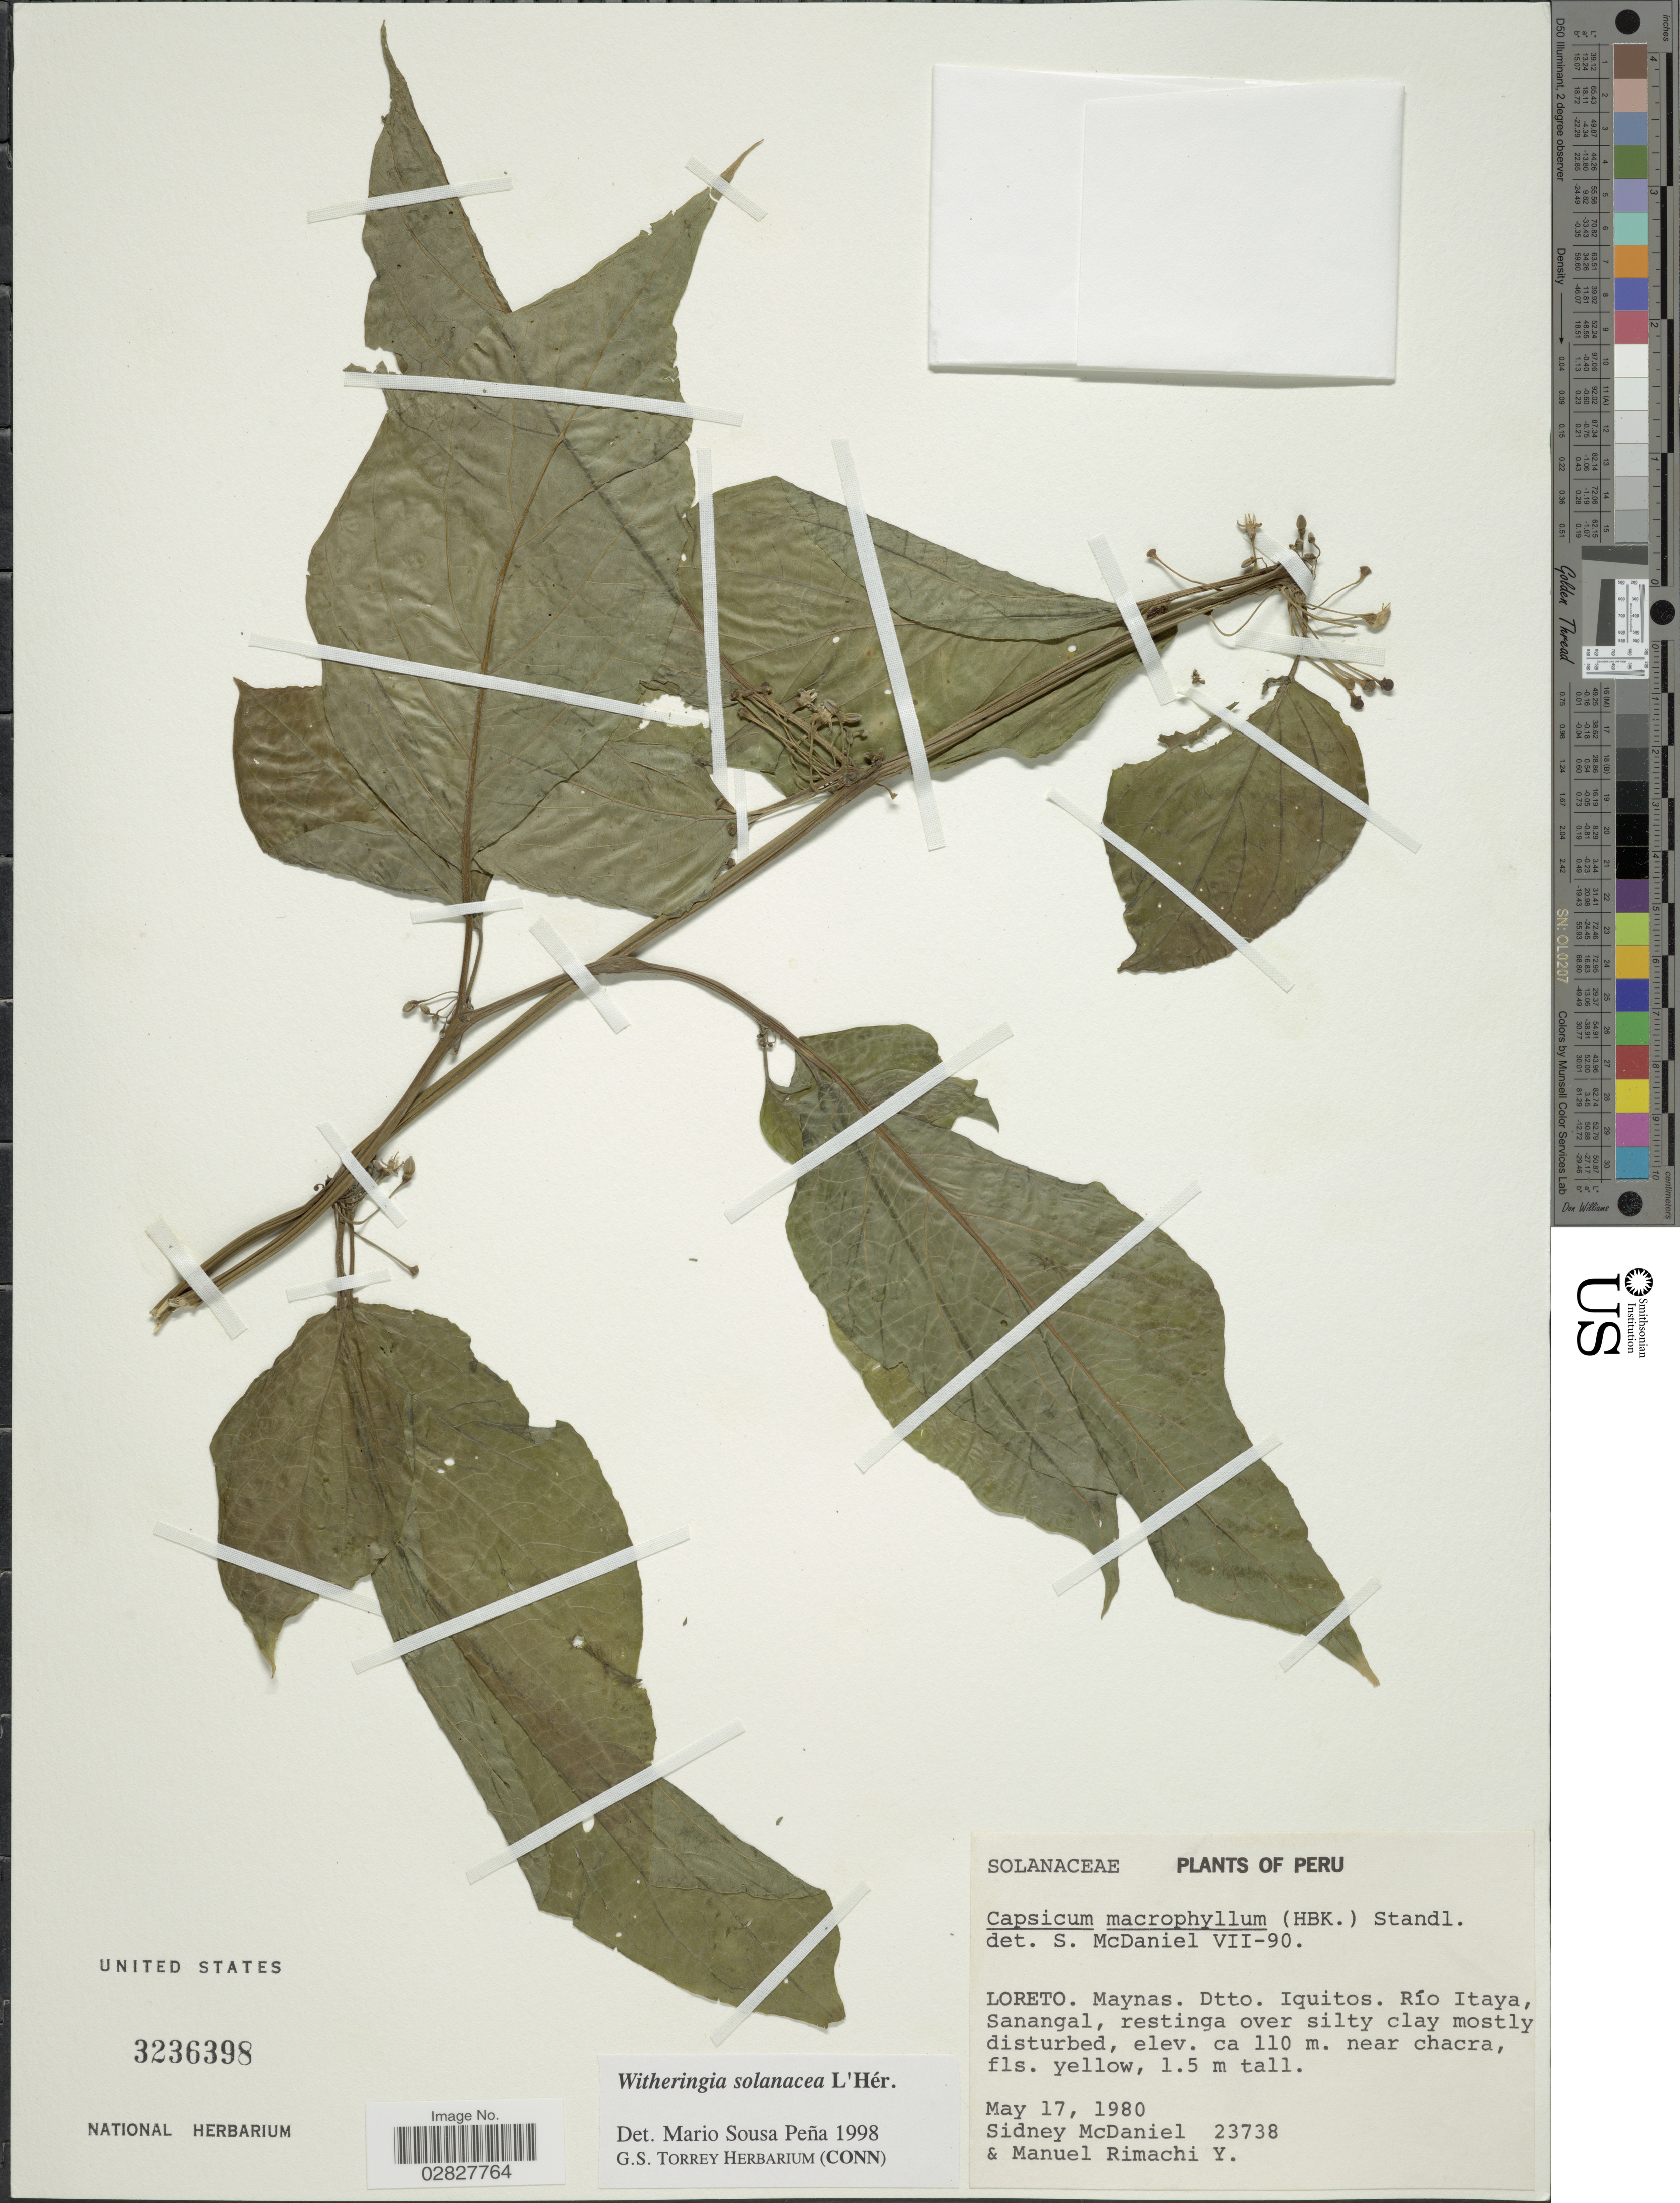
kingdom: Plantae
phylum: Tracheophyta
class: Magnoliopsida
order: Solanales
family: Solanaceae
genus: Witheringia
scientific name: Witheringia solanacea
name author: L'Hér.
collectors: S. McDaniel & M. Rimachi Y.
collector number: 23738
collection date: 1980-05-17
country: Peru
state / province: Loreto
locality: Maynas. Dtto. Iquitos. Río Itaya, Sanangal, restinga over silty clay mostly disturbed.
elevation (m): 110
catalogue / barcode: US 3236398